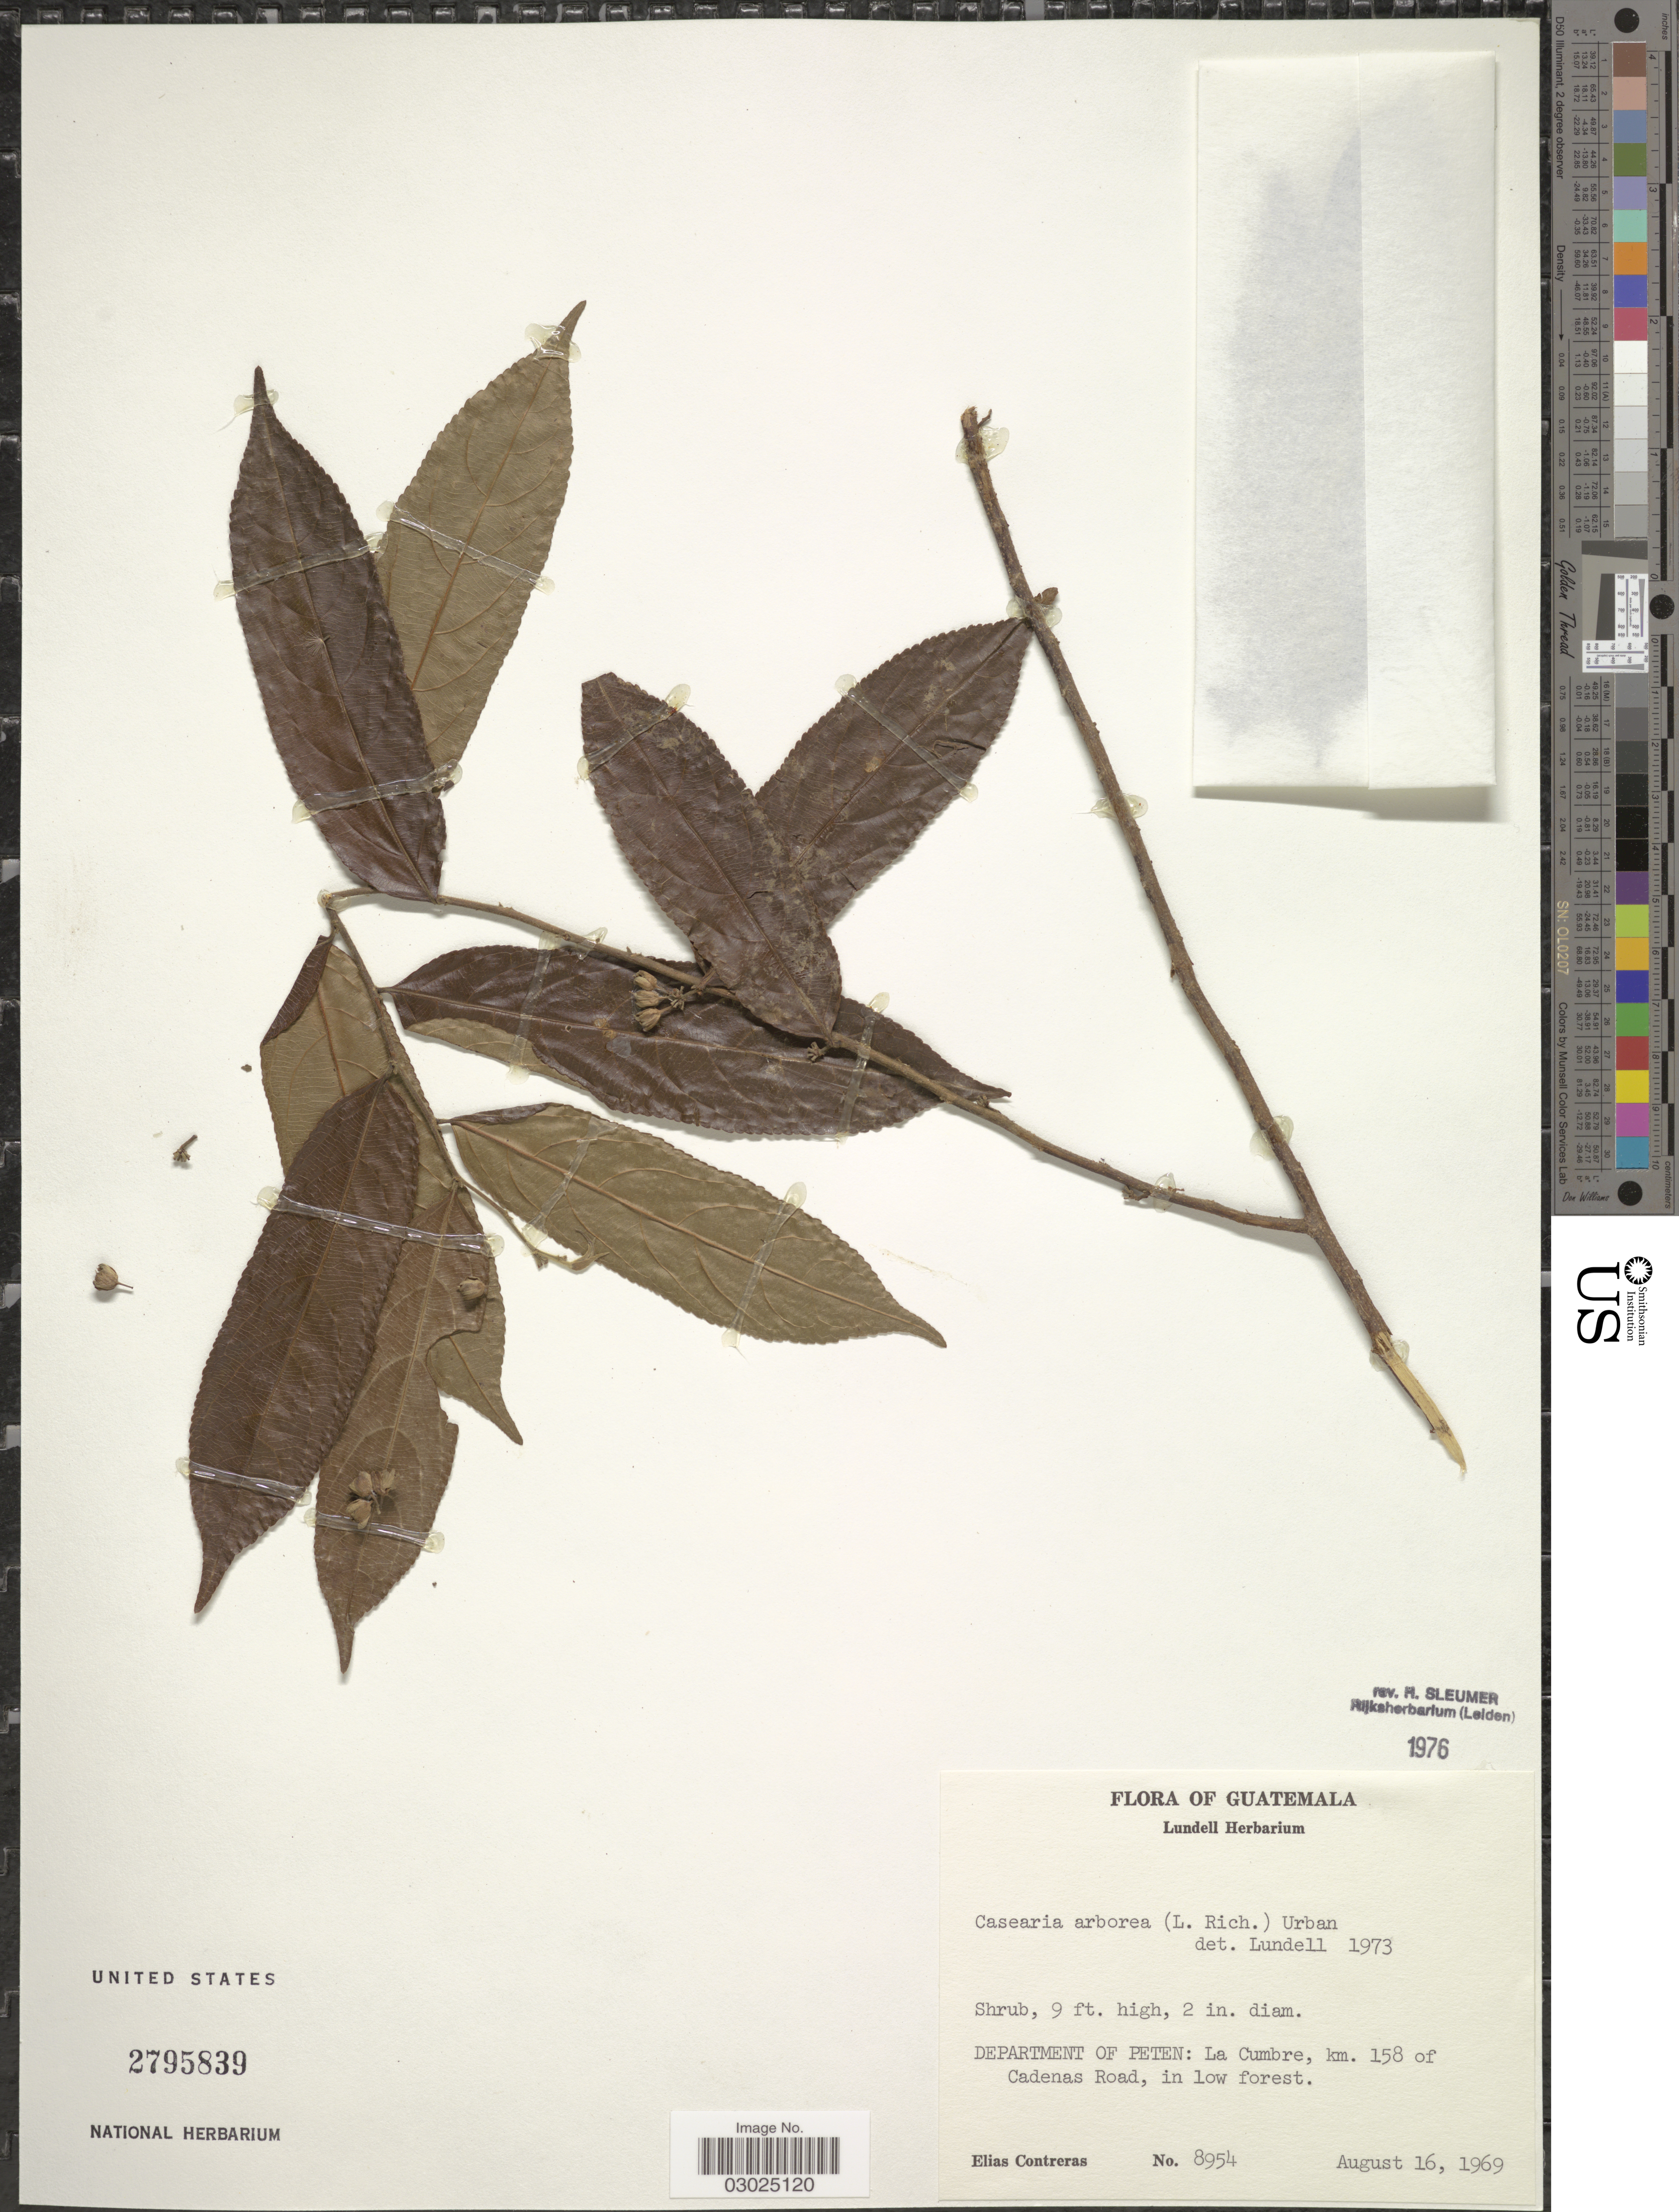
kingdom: Plantae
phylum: Tracheophyta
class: Magnoliopsida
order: Malpighiales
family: Salicaceae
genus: Casearia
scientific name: Casearia arborea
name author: (Rich.) Urb.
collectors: E. Contreras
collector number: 8954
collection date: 1969-08-16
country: Guatemala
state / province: El Petén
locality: Department of Peten: La Cumbre, km. 158 of Cadenas Road.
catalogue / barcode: US 2795839